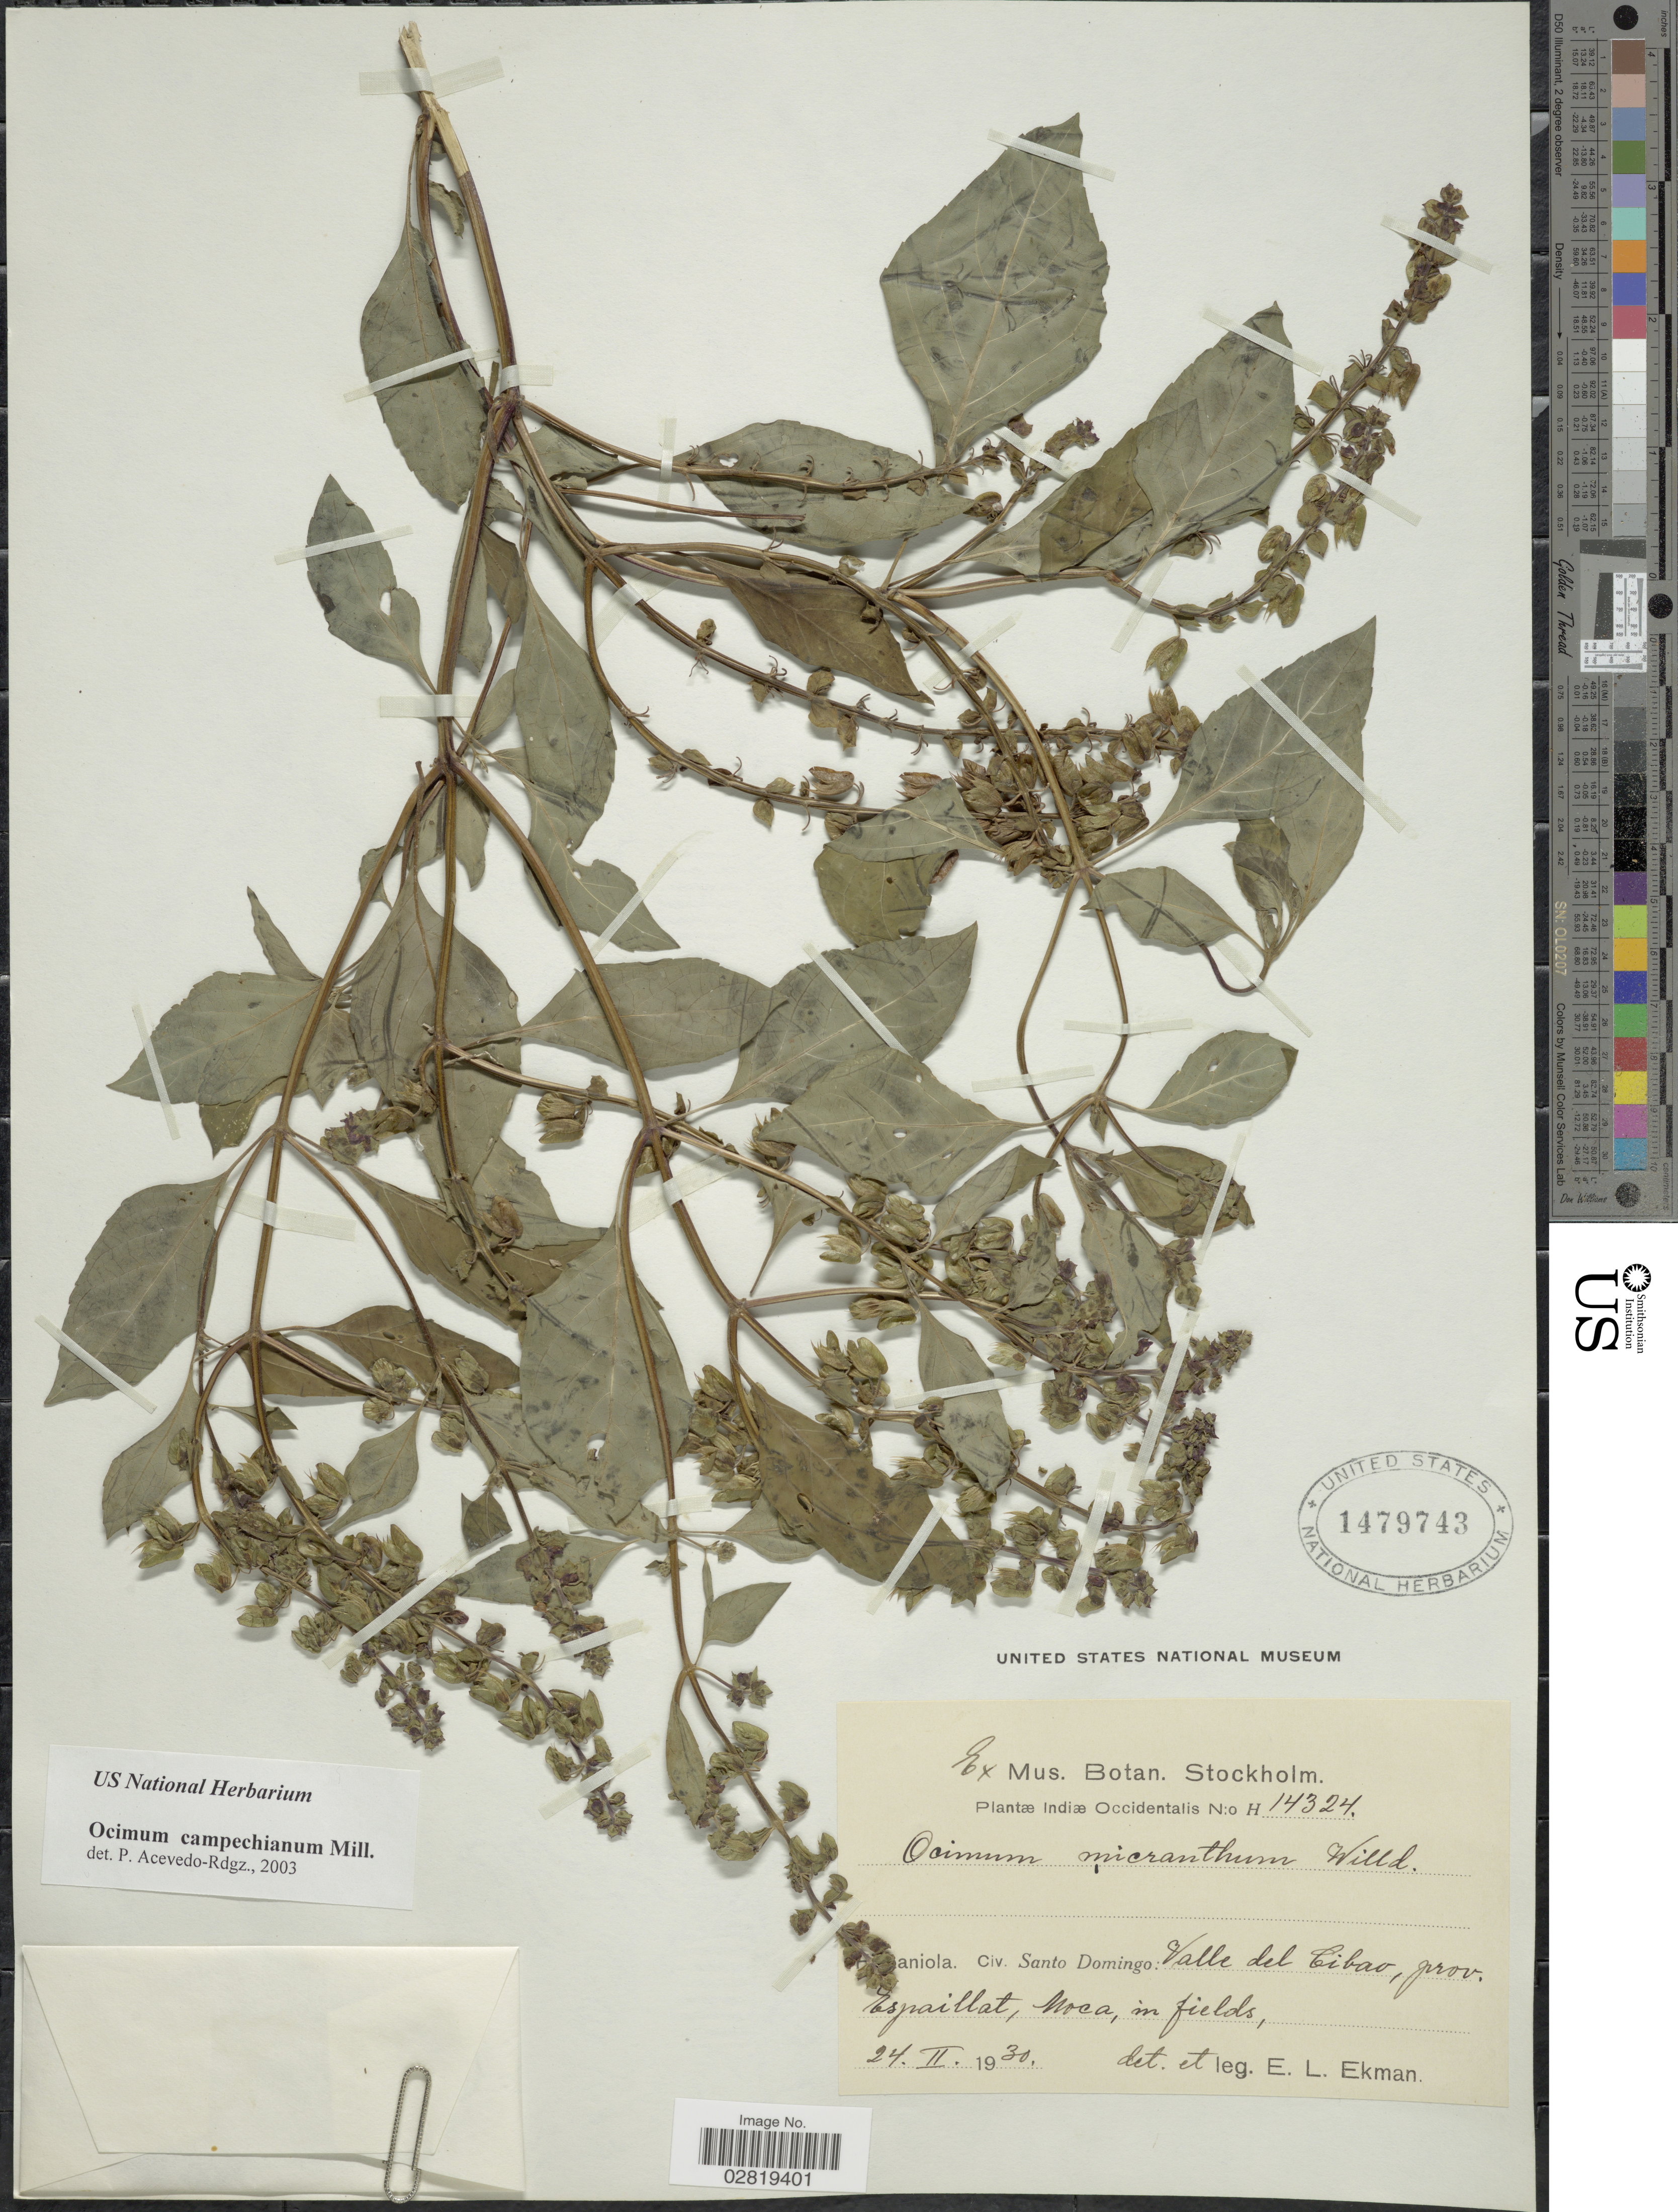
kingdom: Plantae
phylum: Tracheophyta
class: Magnoliopsida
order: Lamiales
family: Lamiaceae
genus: Ocimum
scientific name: Ocimum campechianum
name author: Mill.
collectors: E. L. Ekman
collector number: H14324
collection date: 1930-02-24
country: Dominican Republic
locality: Hispaniola Civ. Santo Domingo: Valle del Cibao, prov. Espaillat.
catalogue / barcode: US 1479743